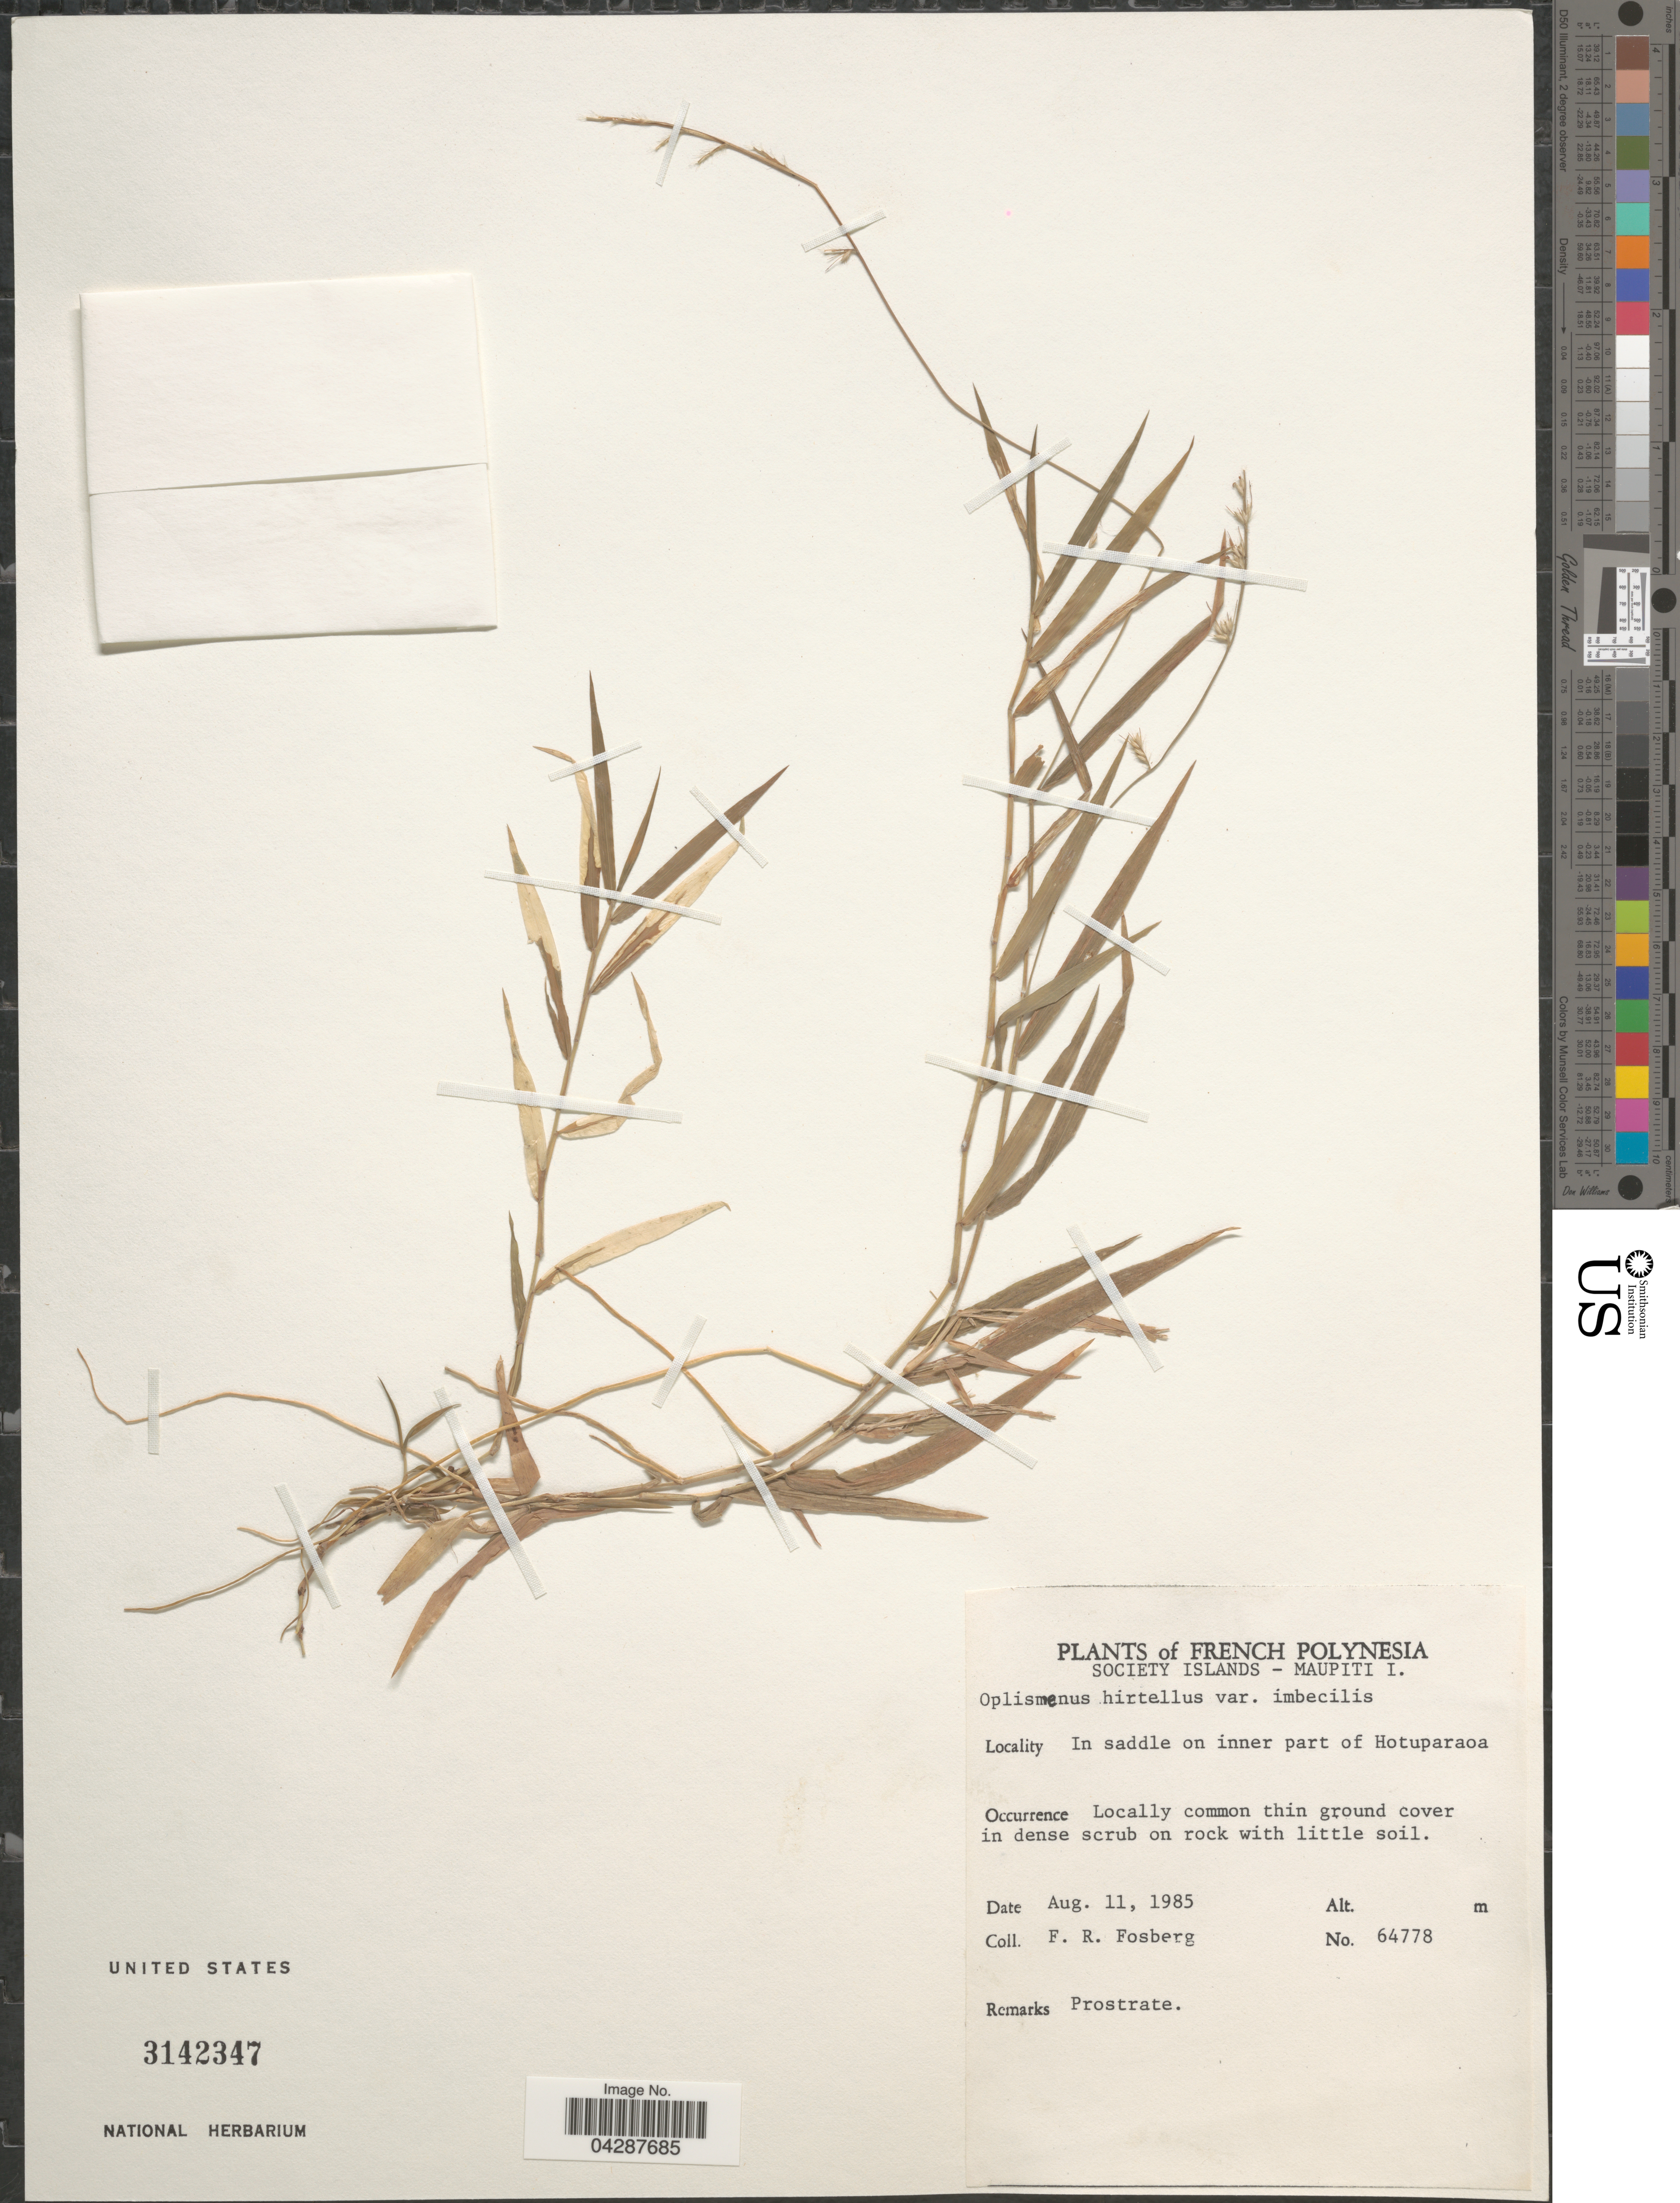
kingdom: Plantae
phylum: Tracheophyta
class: Liliopsida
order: Poales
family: Poaceae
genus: Oplismenus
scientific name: Oplismenus hirtellus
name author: (L.) P. Beauv.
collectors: F. R. Fosberg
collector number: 64778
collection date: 1985-08-11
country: French Polynesia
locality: Society Islands - Maupiti I. In saddle on inner part of Hotuparaoa.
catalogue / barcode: US 3142347